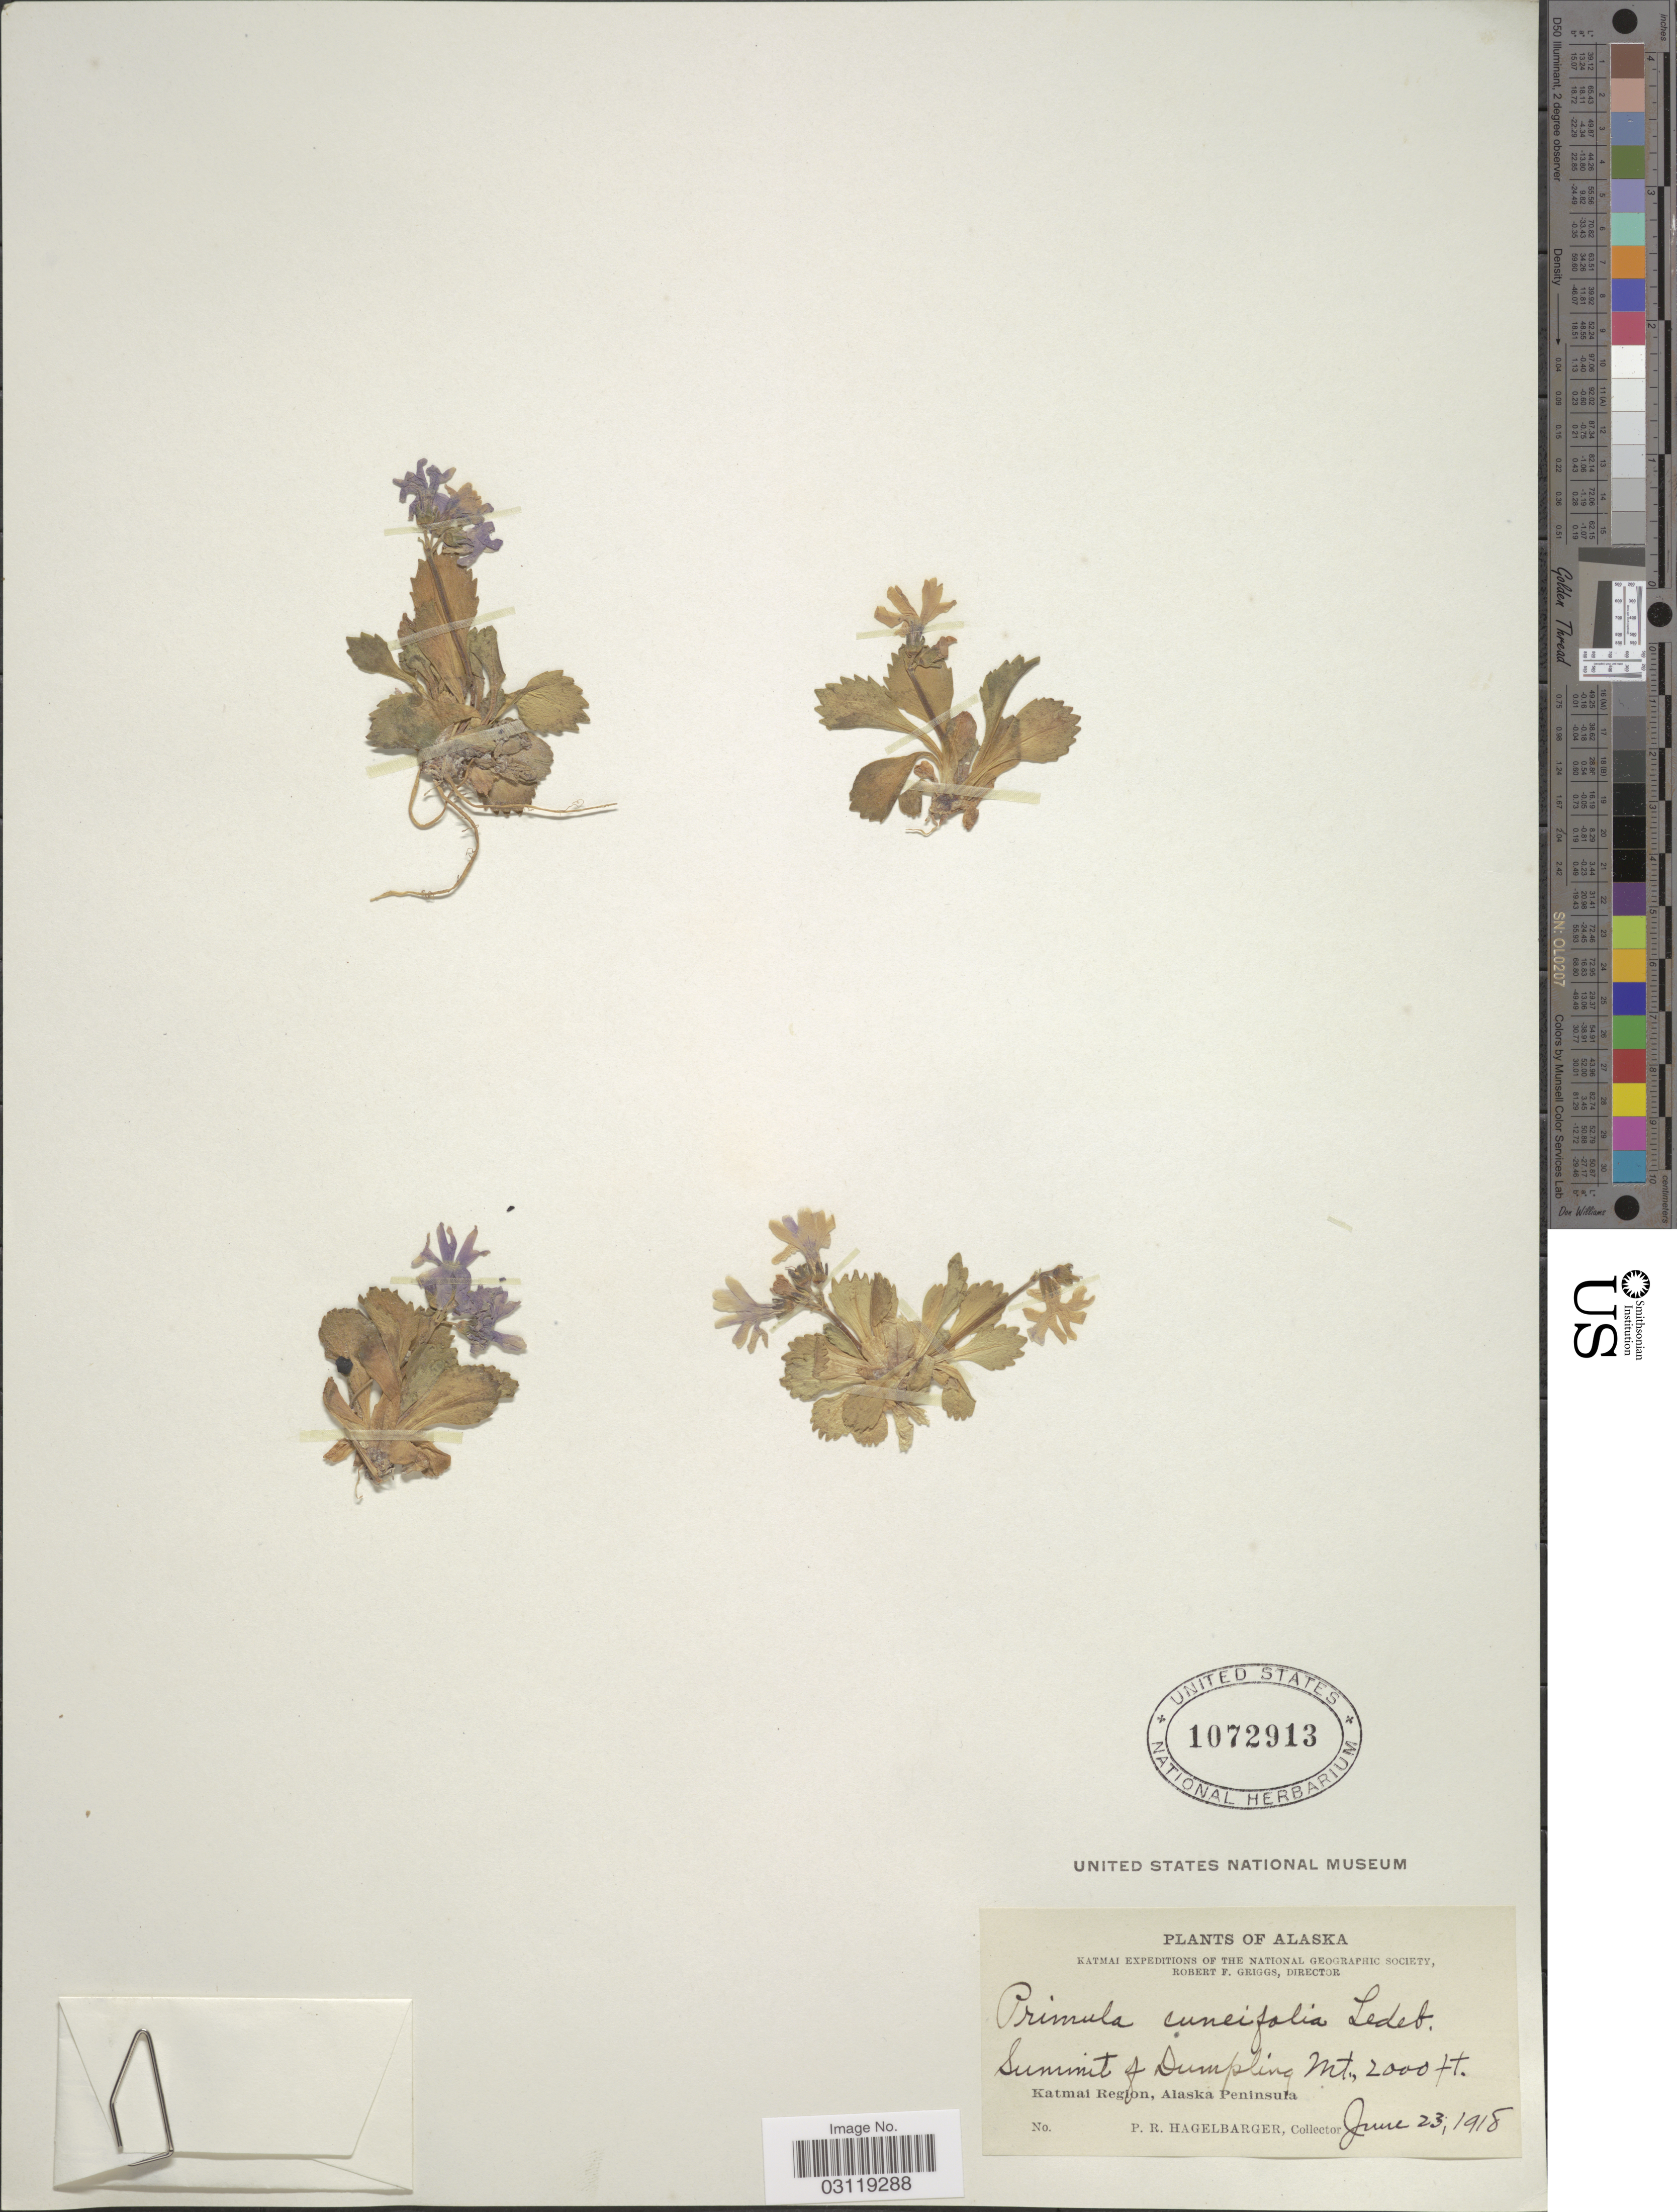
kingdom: Plantae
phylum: Tracheophyta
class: Magnoliopsida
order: Ericales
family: Primulaceae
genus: Primula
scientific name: Primula cuneifolia subsp. cuneifolia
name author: Ledeb.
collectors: P. Hagelbarger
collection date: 1918-06-23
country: United States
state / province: Alaska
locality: Summit of Dumpling Mt. Katmai region, Alaska Peninsula.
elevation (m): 610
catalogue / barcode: US 1072913